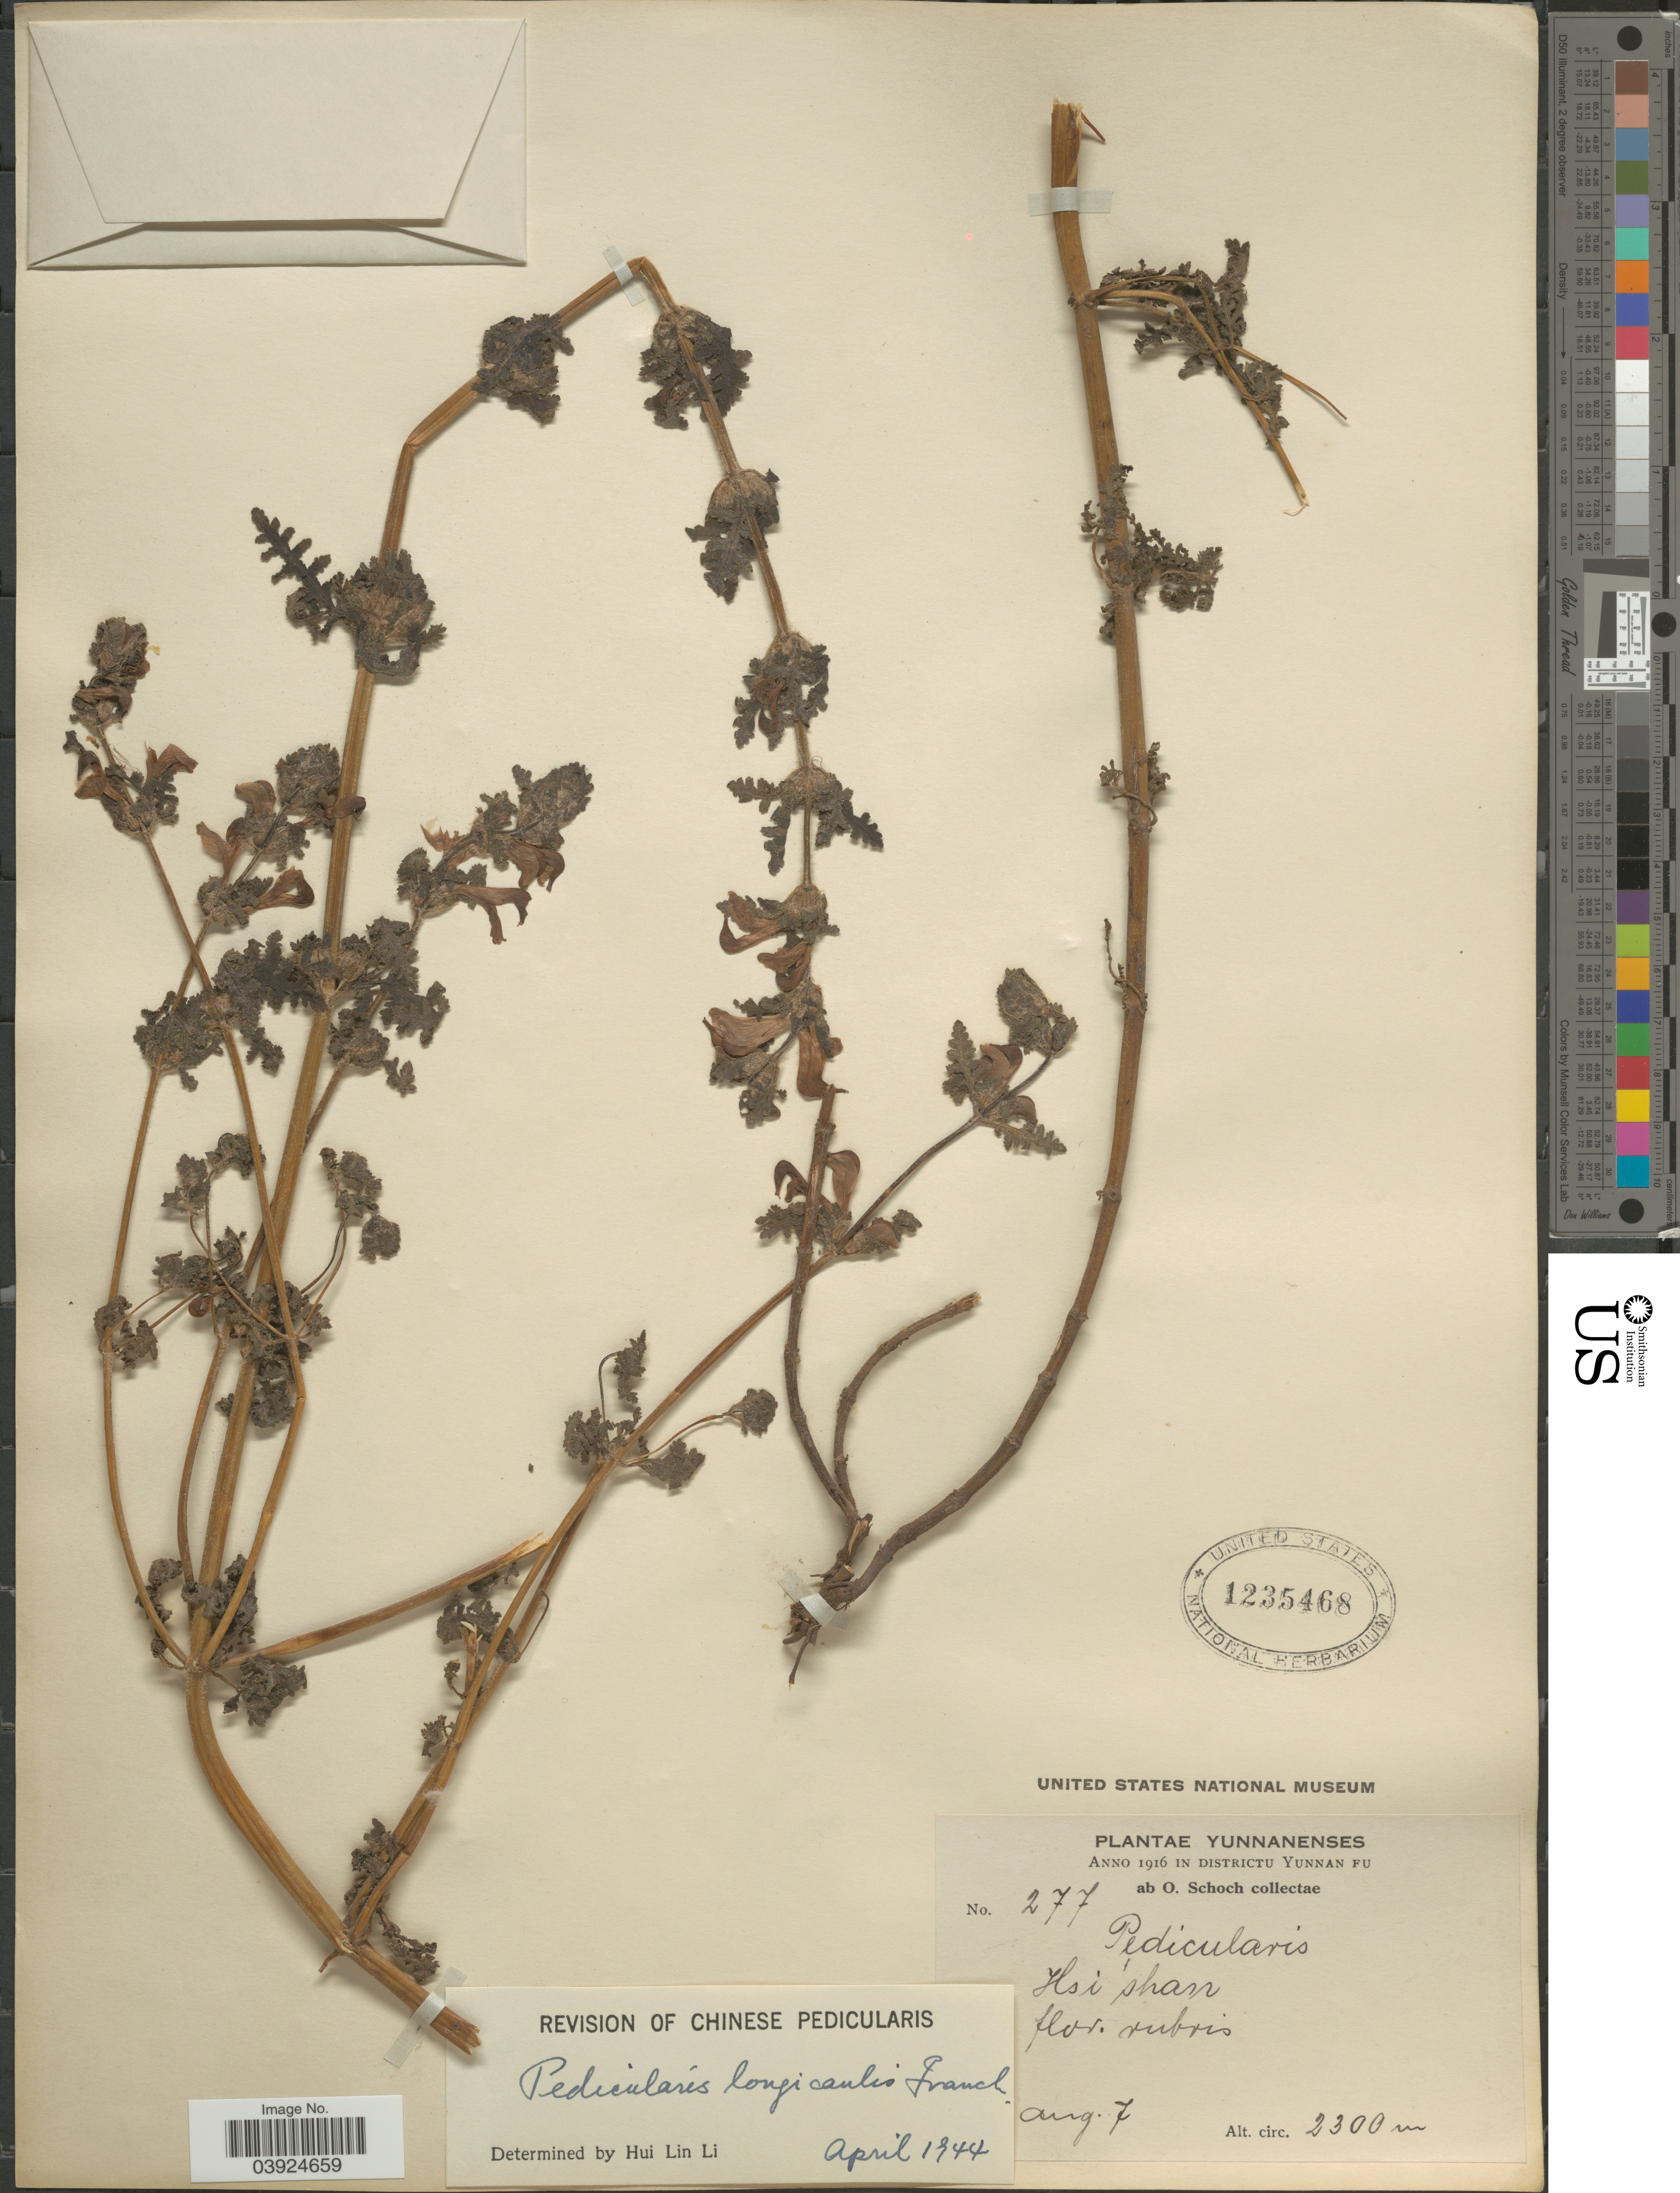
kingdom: Plantae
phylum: Tracheophyta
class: Magnoliopsida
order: Lamiales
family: Orobanchaceae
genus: Pedicularis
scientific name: Pedicularis longicaulis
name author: Franch. ex Maxim.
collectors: O. Schoch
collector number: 277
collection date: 1916-08-07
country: China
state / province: Yunnan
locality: In Districtu Yunnan Fu. Hsi shan.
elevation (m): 2300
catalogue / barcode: US 1235468